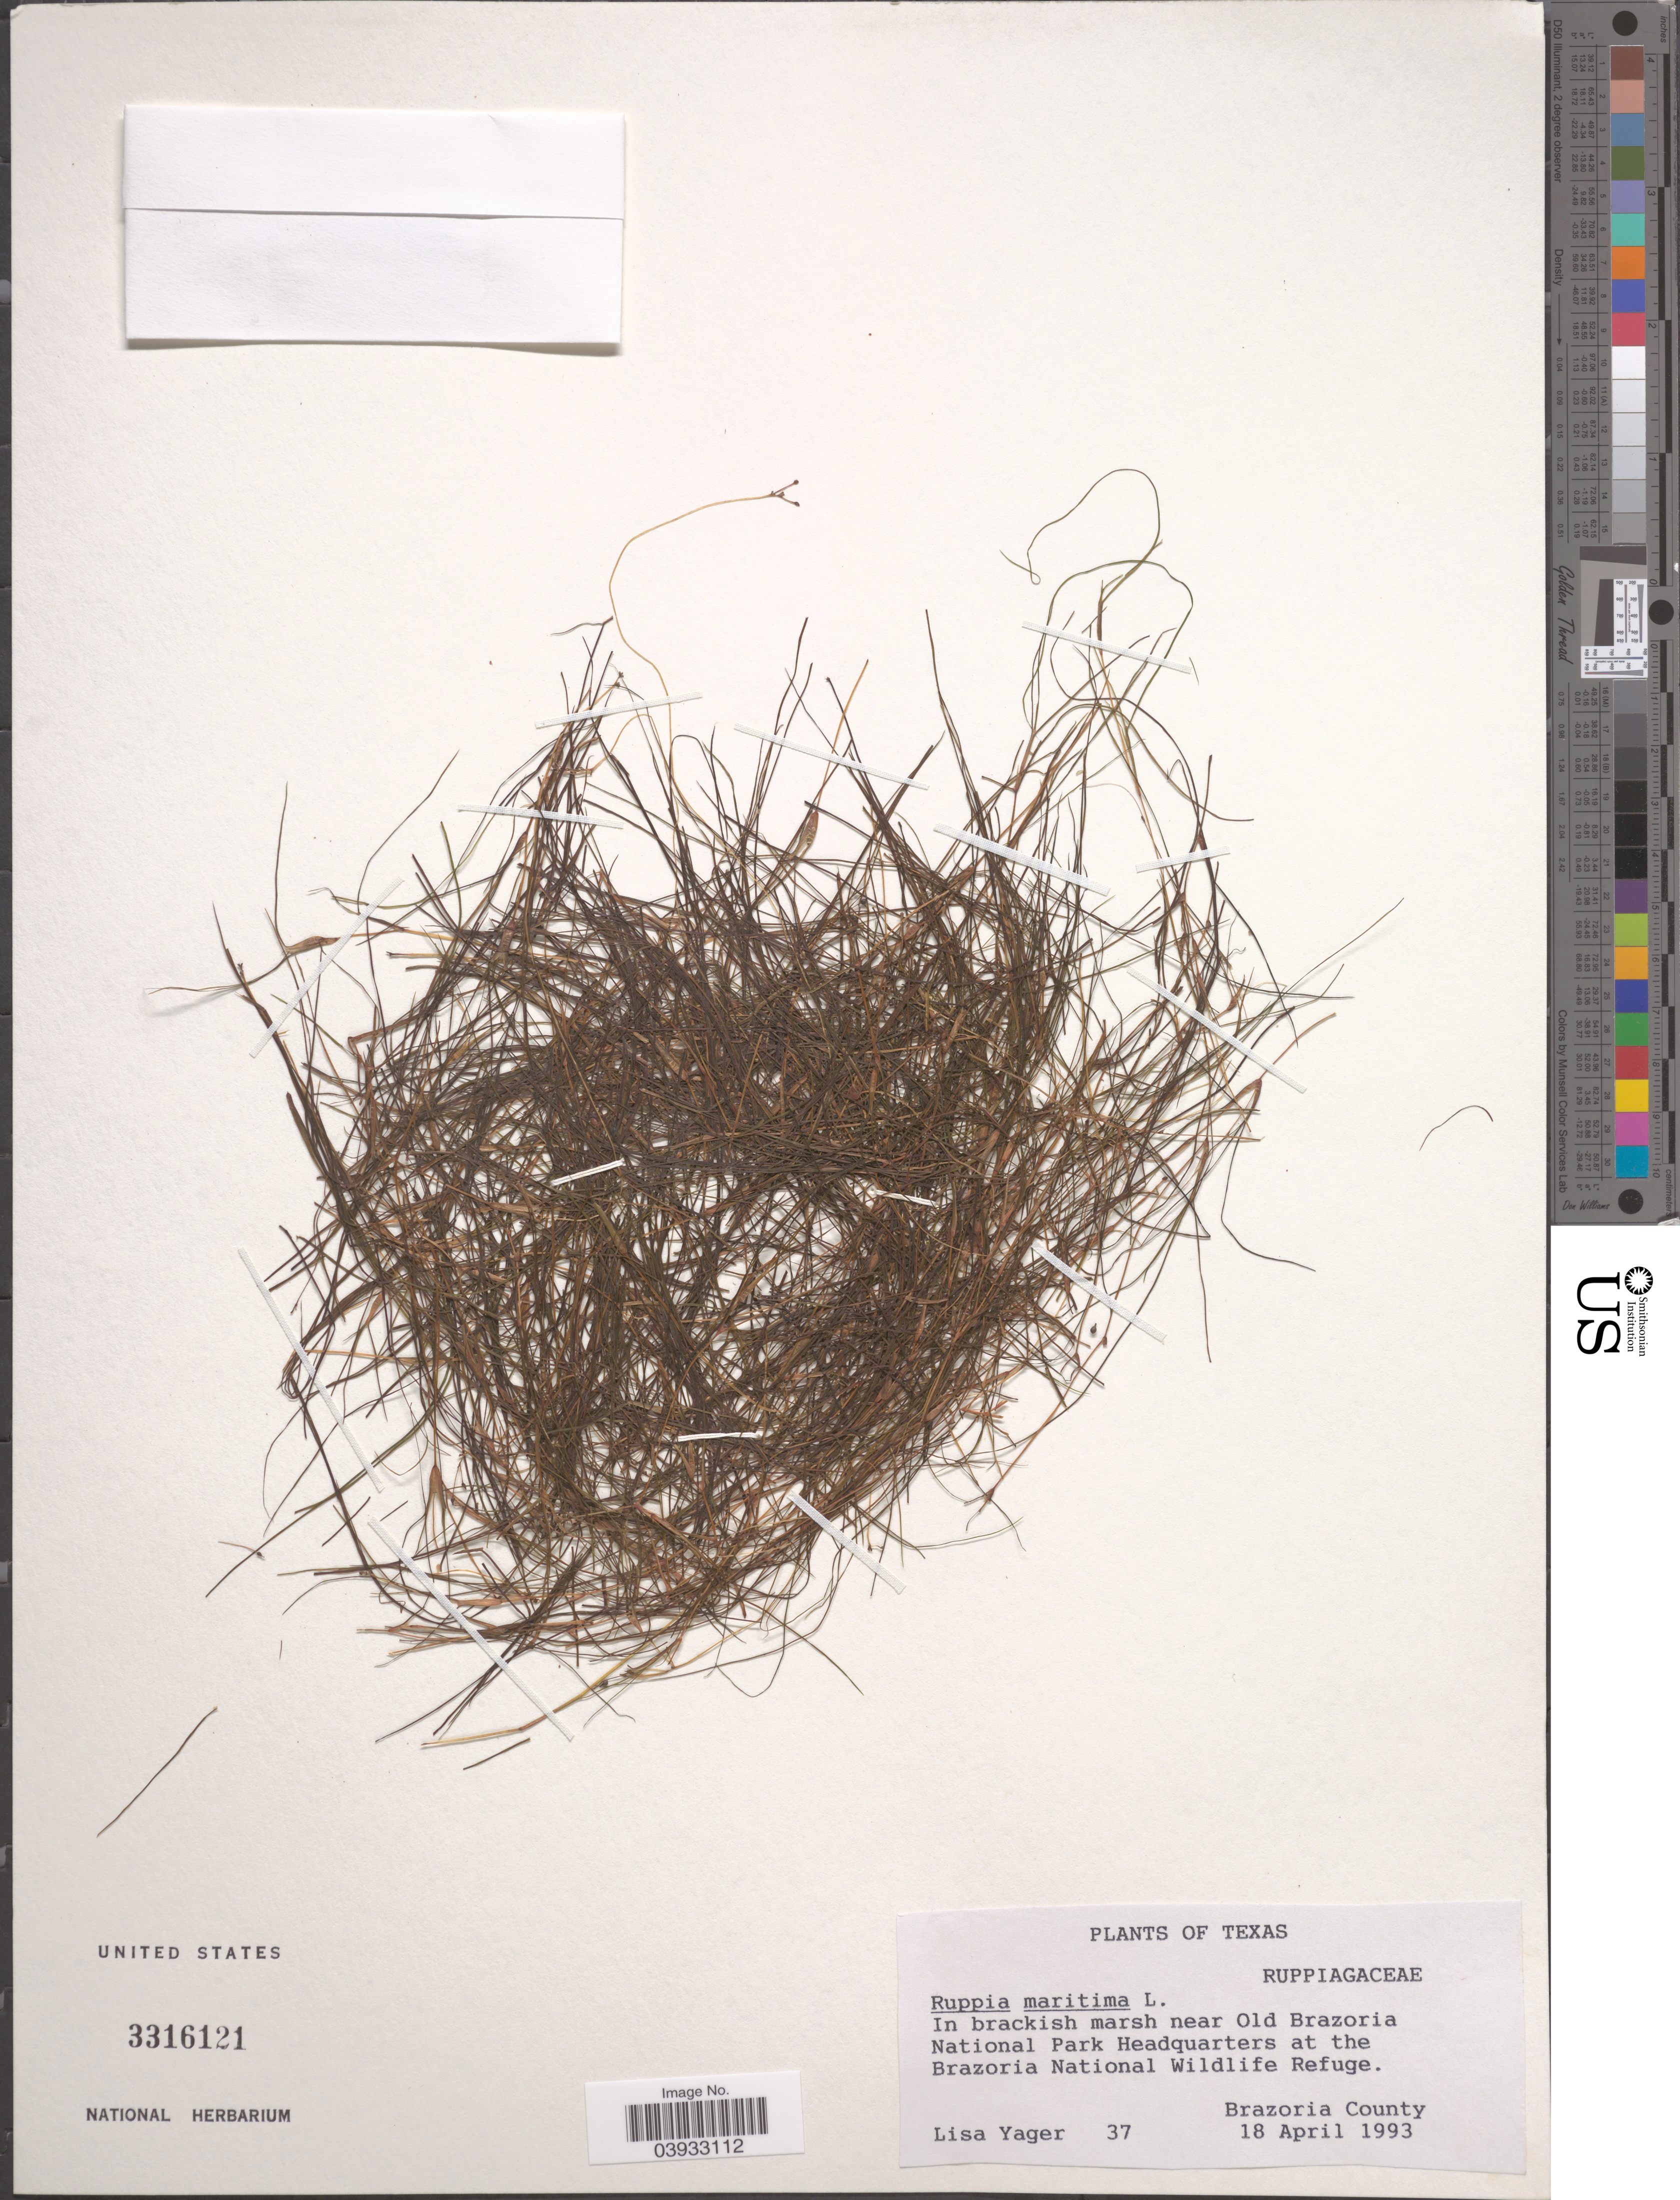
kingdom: Plantae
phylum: Tracheophyta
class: Liliopsida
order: Alismatales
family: Ruppiaceae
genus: Ruppia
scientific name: Ruppia maritima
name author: L.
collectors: L. Yager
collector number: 37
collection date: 1993-04-18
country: United States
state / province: Texas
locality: In brackish marsh near Old Brazoria National Park Headquarters at the Brazoria National Wildlife Refuge. Brazoria County.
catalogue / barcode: US 3316121